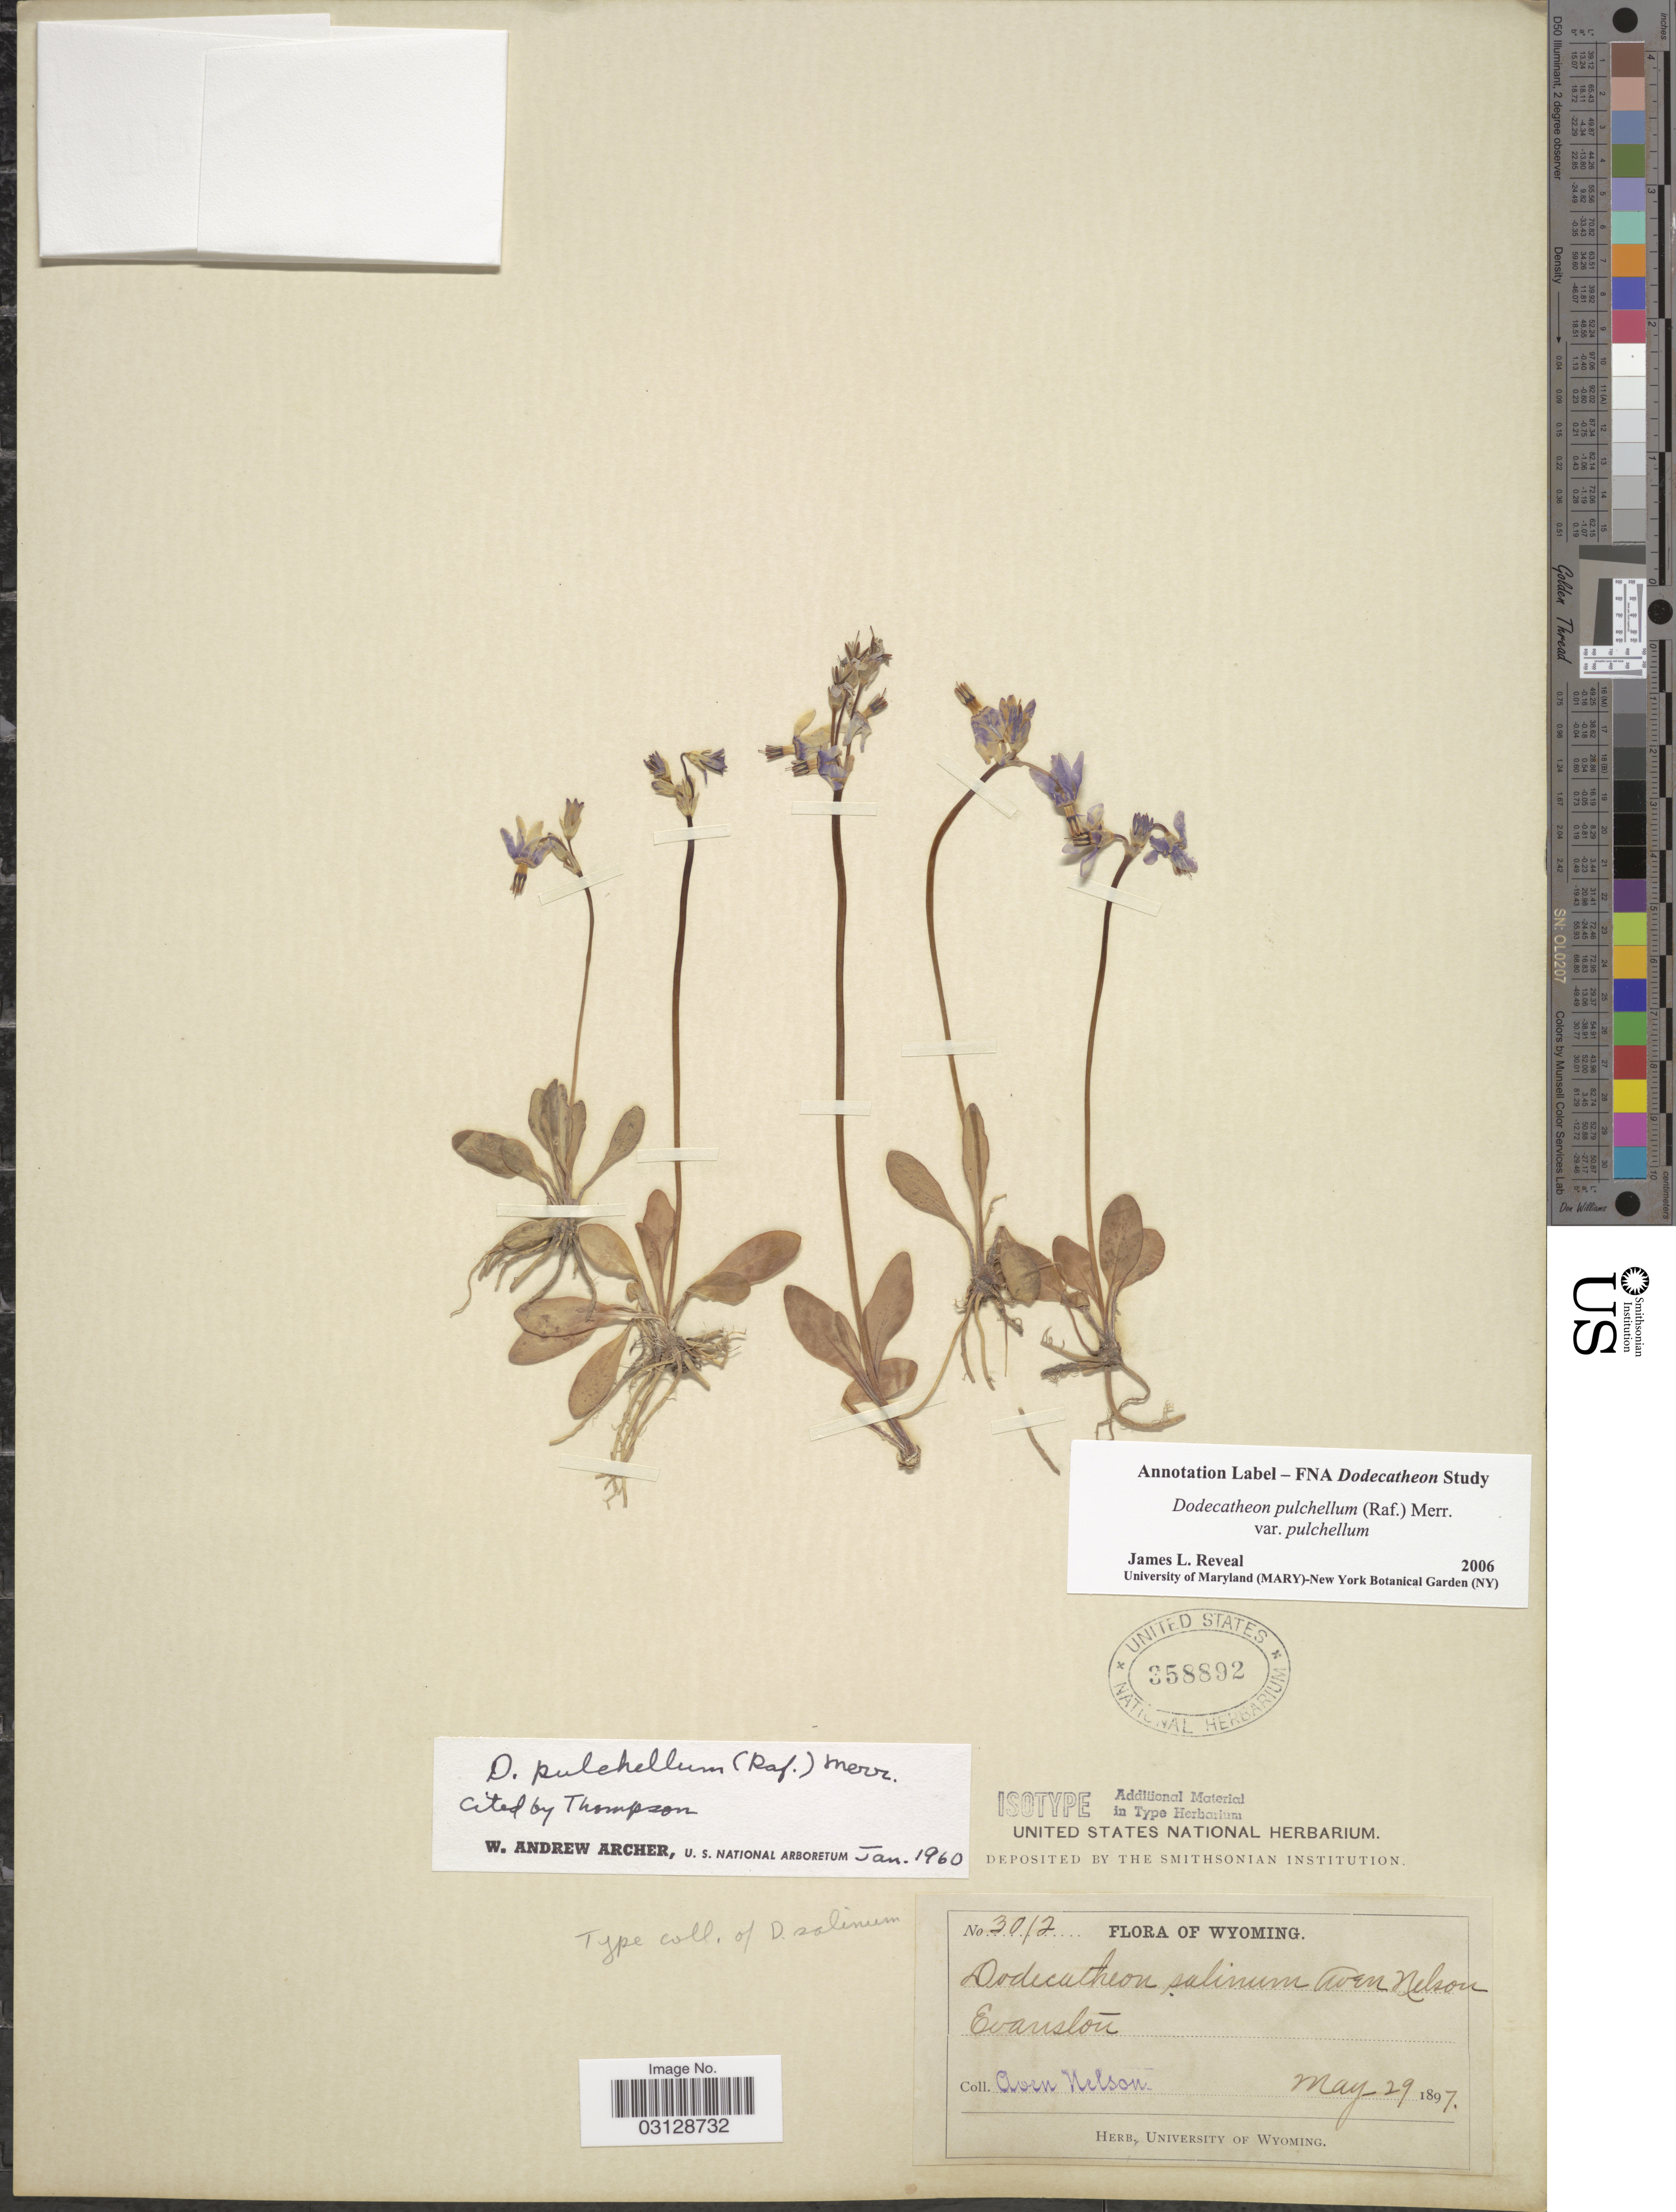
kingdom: Plantae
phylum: Tracheophyta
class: Magnoliopsida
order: Ericales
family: Primulaceae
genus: Dodecatheon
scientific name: Dodecatheon pulchellum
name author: (Raf.) Merr.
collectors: A. Nelson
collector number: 3012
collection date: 1897-05-29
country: United States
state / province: Wyoming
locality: Evanston.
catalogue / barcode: US 358892